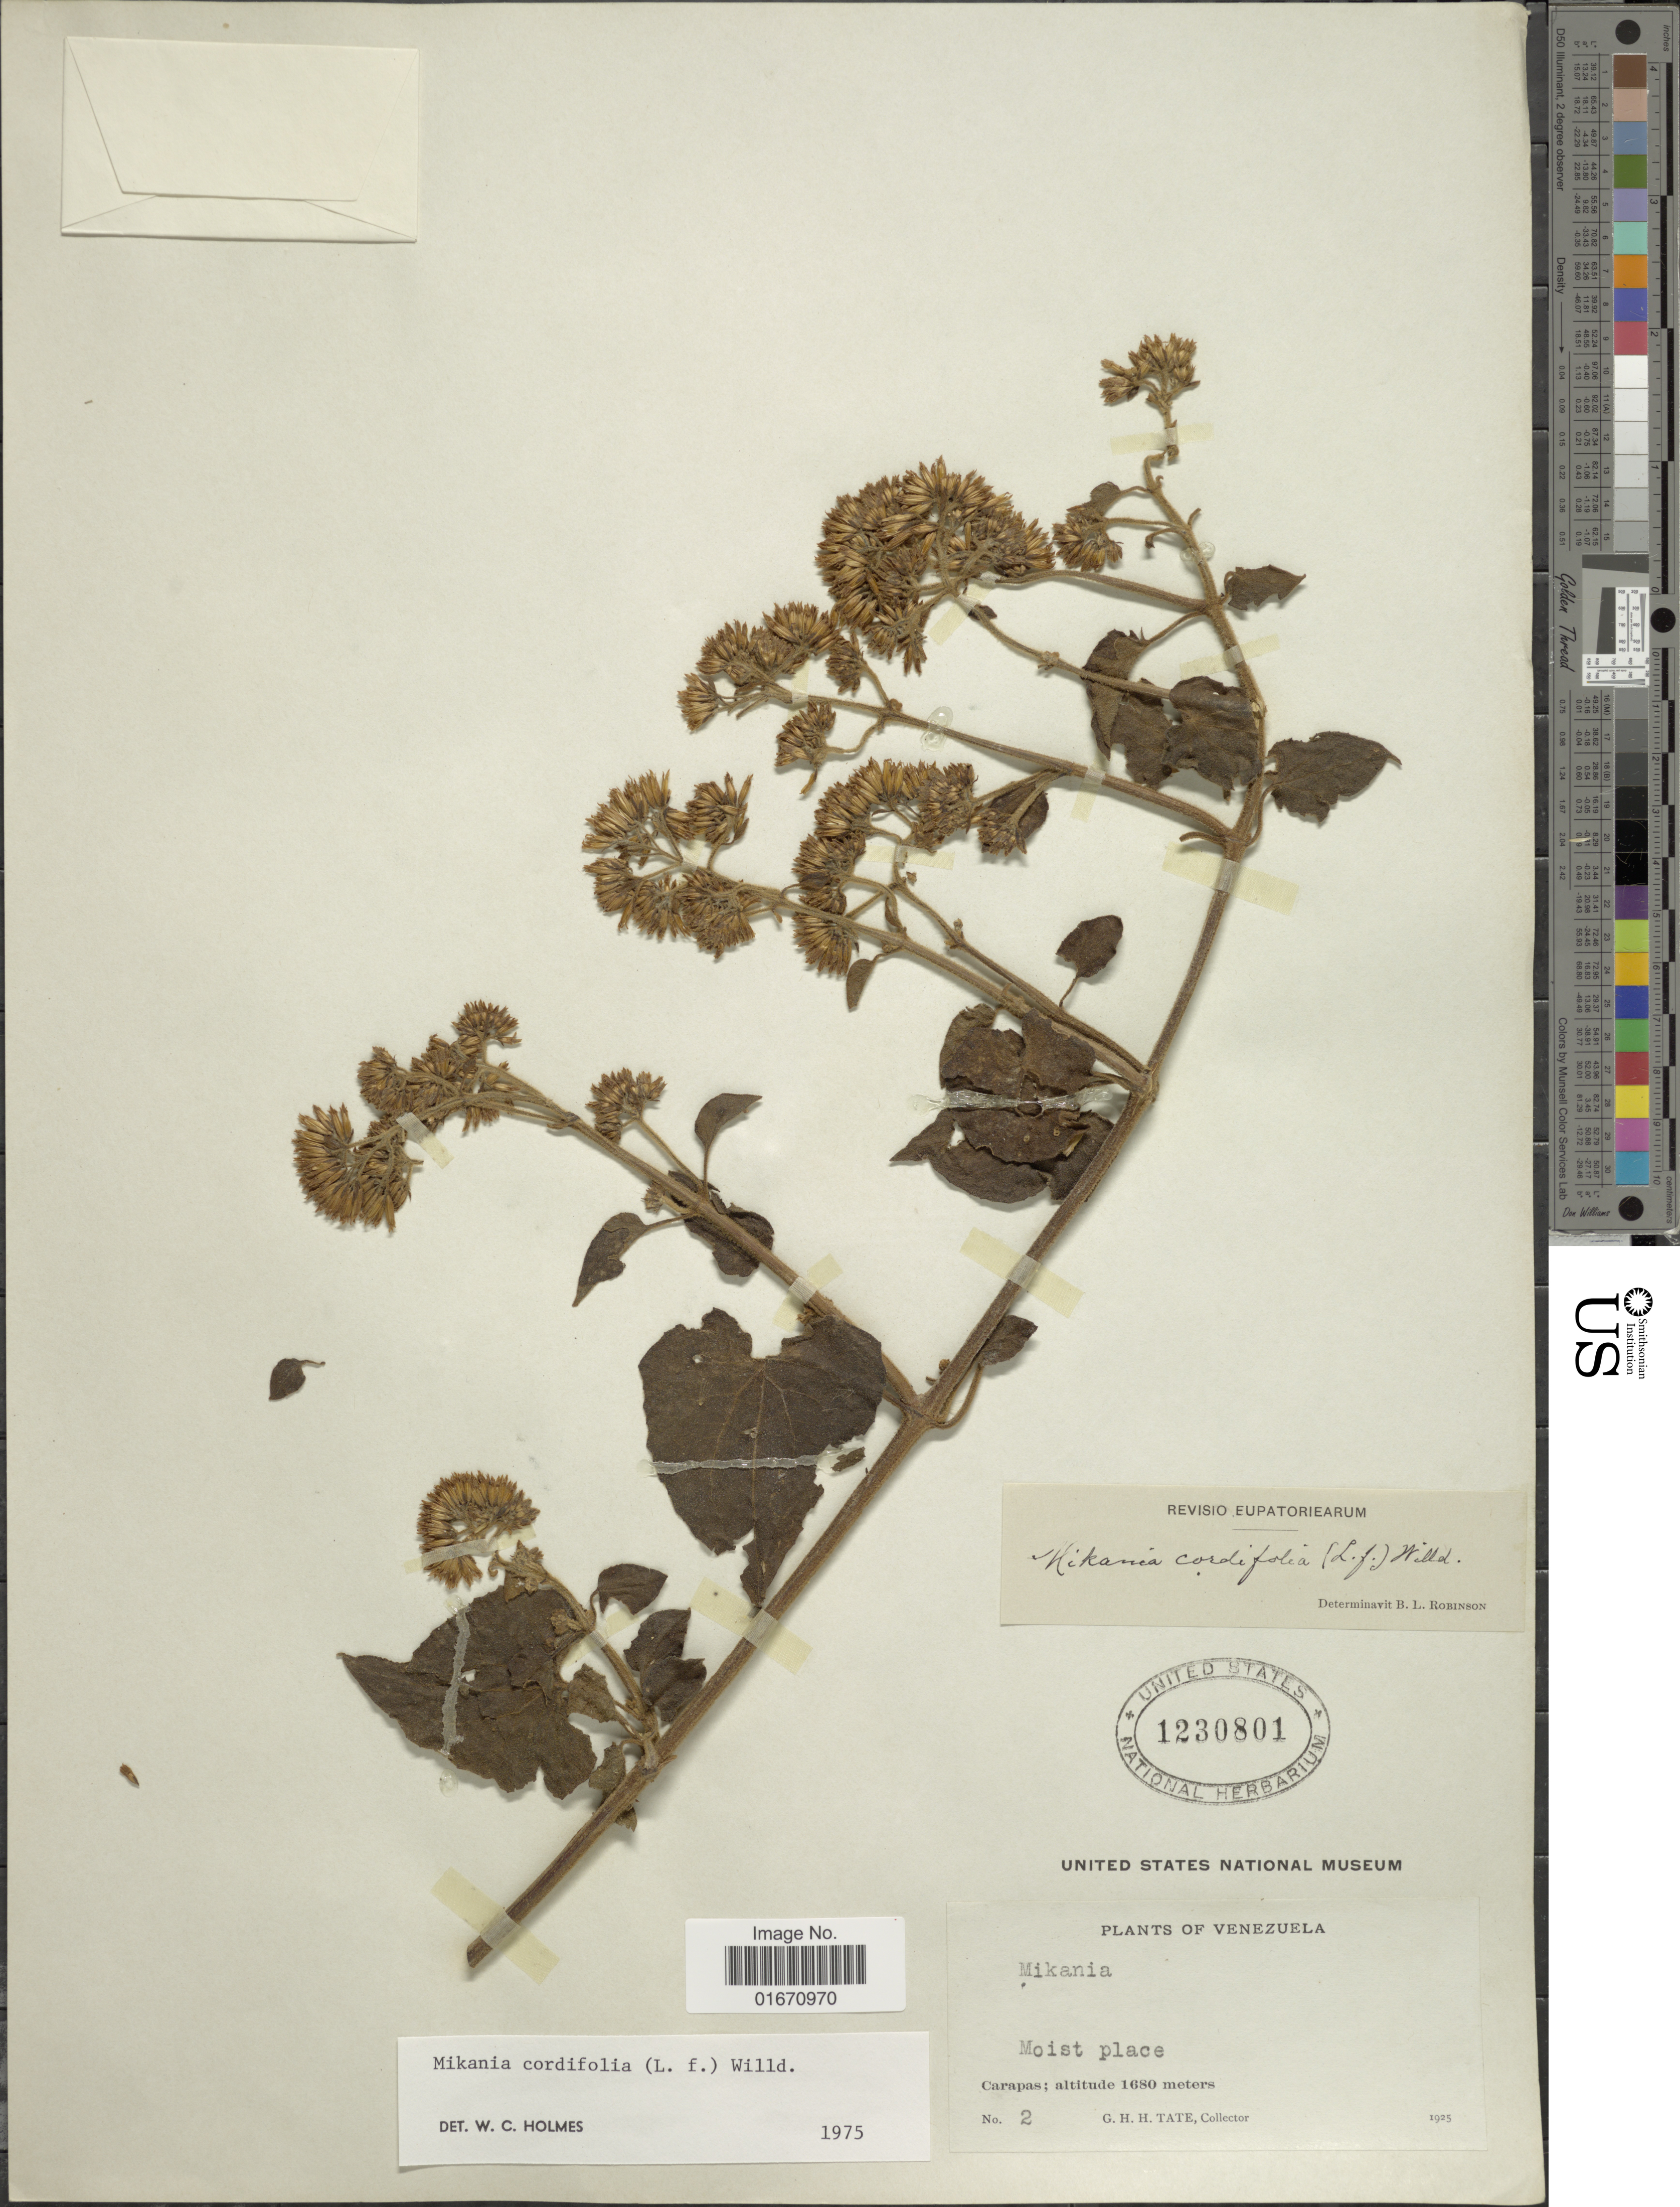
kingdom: Plantae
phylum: Tracheophyta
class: Magnoliopsida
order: Asterales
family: Asteraceae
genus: Mikania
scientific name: Mikania cordifolia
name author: Kunth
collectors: G. H. H.Tate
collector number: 2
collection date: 1925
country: Venezuela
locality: Carapas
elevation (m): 1680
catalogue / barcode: US 1230801